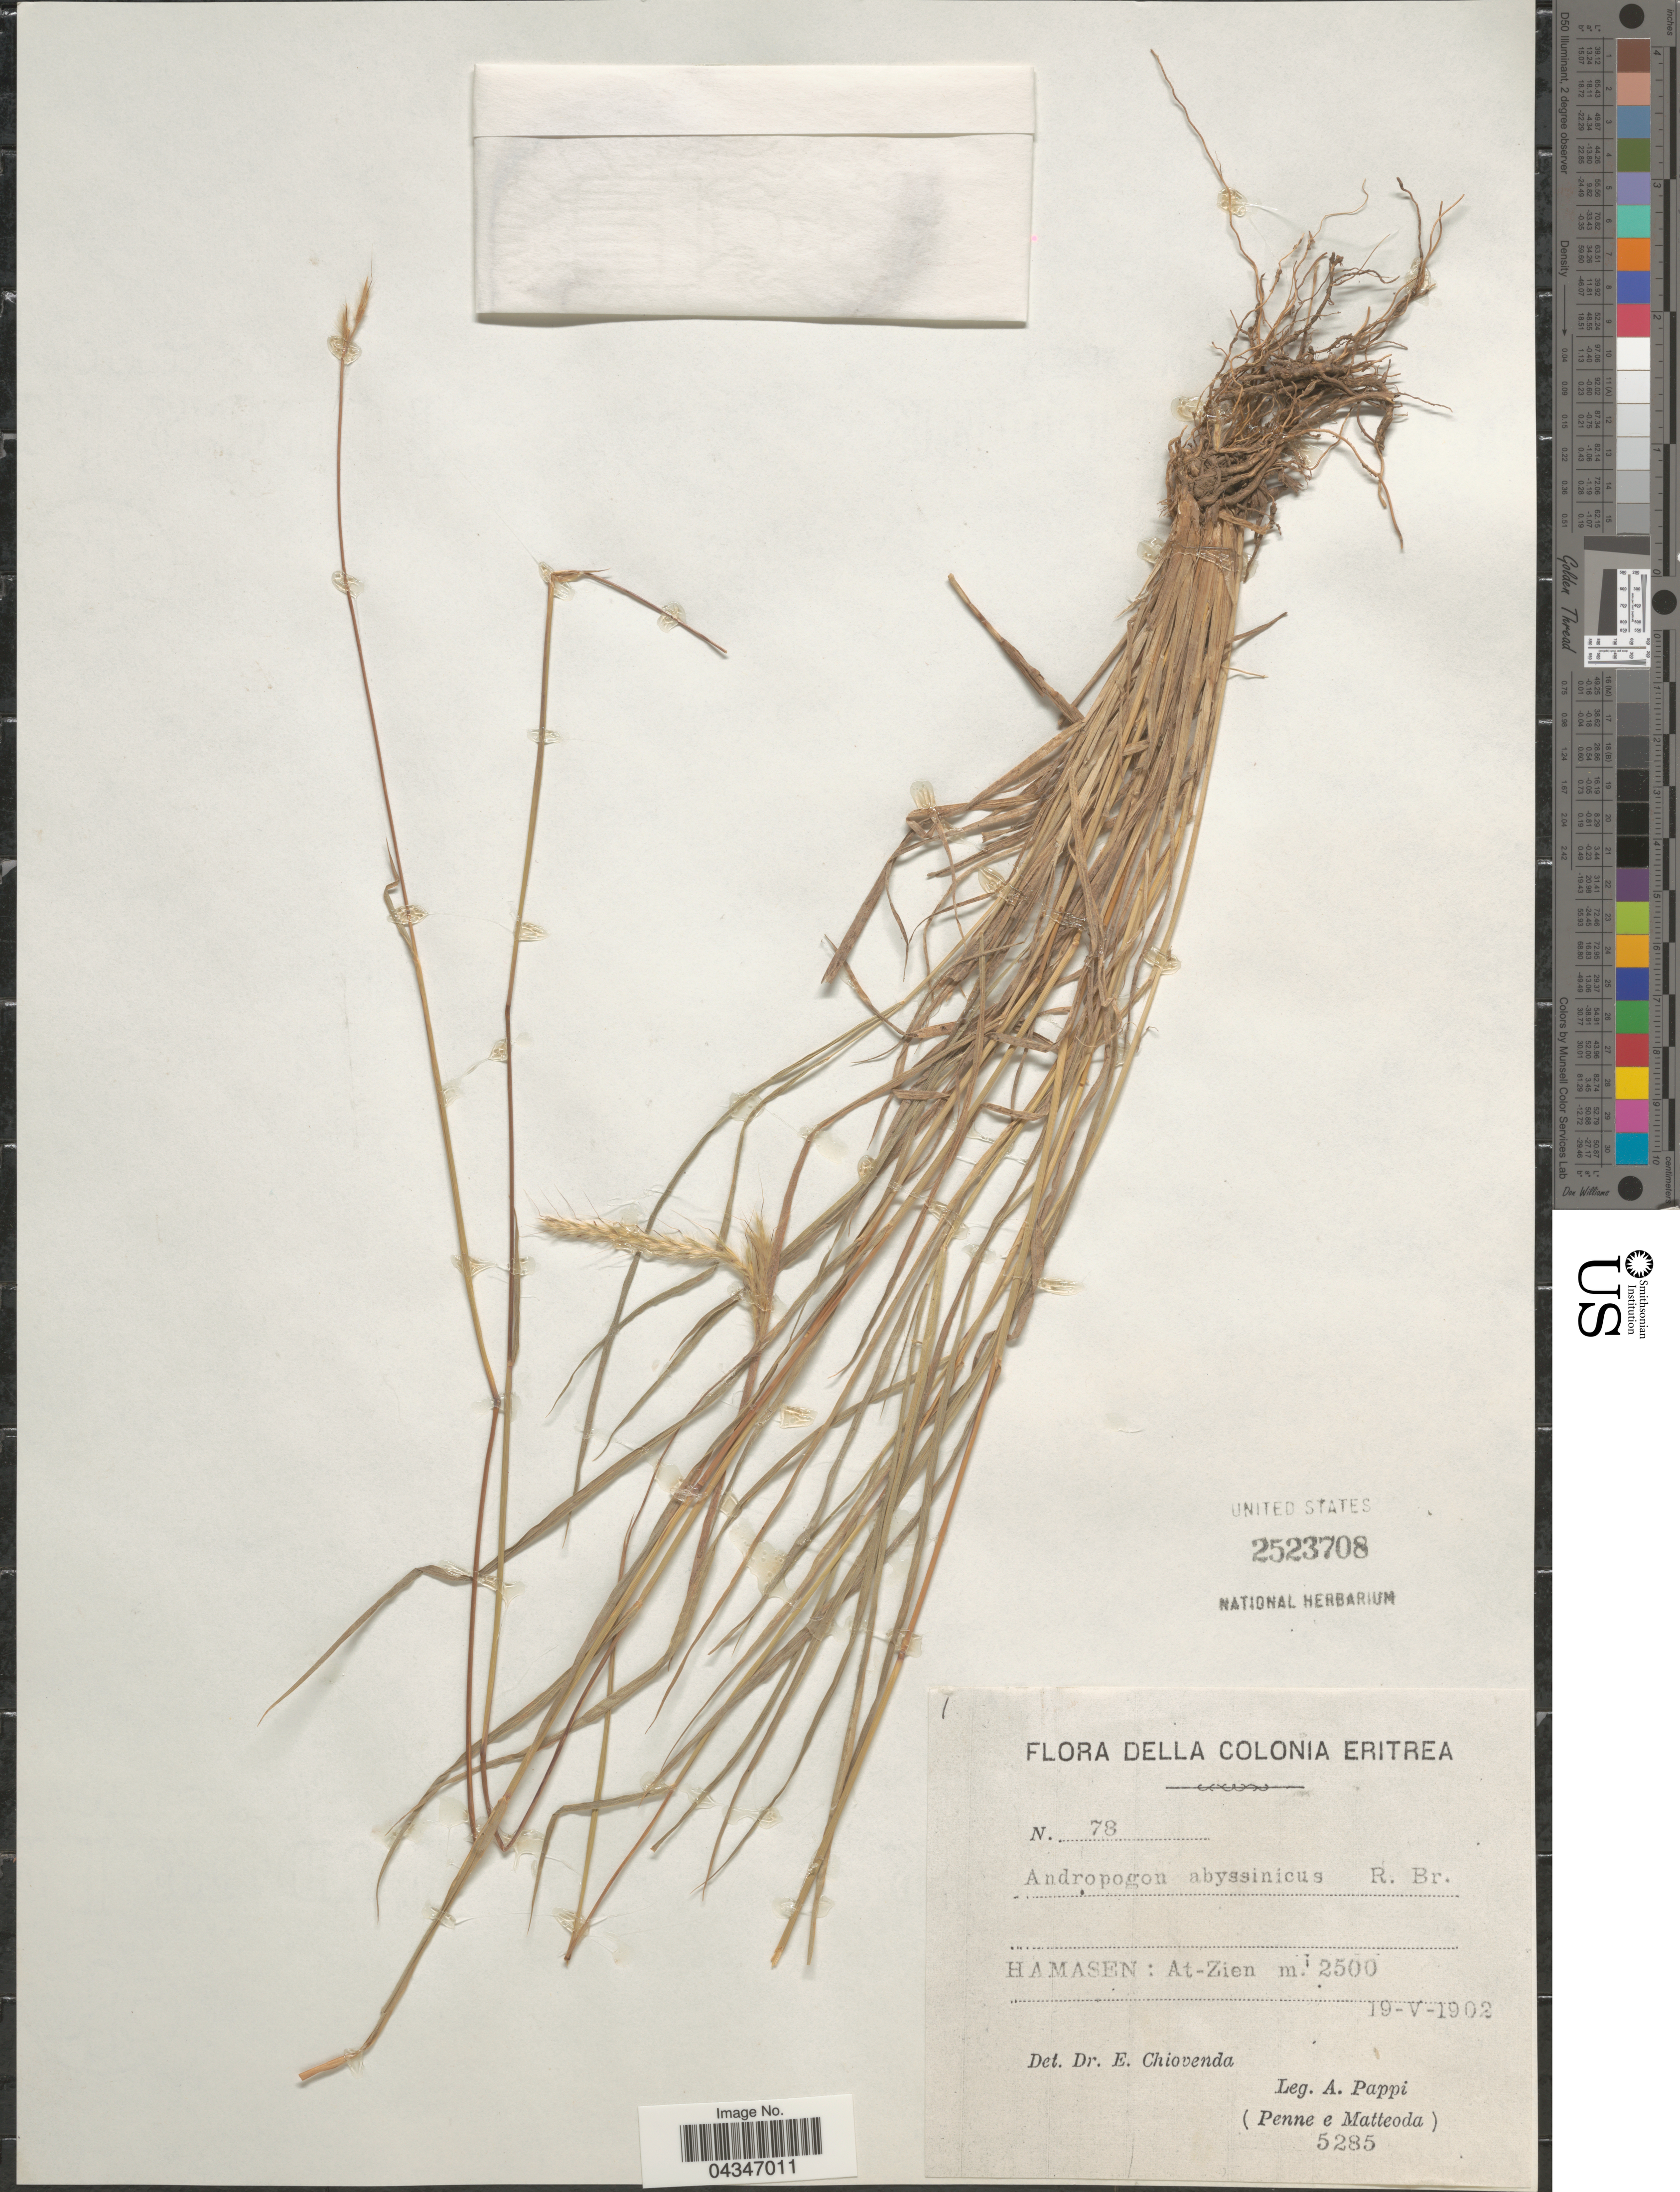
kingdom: Plantae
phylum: Tracheophyta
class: Liliopsida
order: Poales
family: Poaceae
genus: Andropogon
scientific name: Andropogon abyssinicus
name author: Fresen.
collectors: A. Pappi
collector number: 78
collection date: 1902-05-19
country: Eritrea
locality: Colonia Eritrea. Hamasen: At-Zien.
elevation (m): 2500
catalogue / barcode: US 2523708